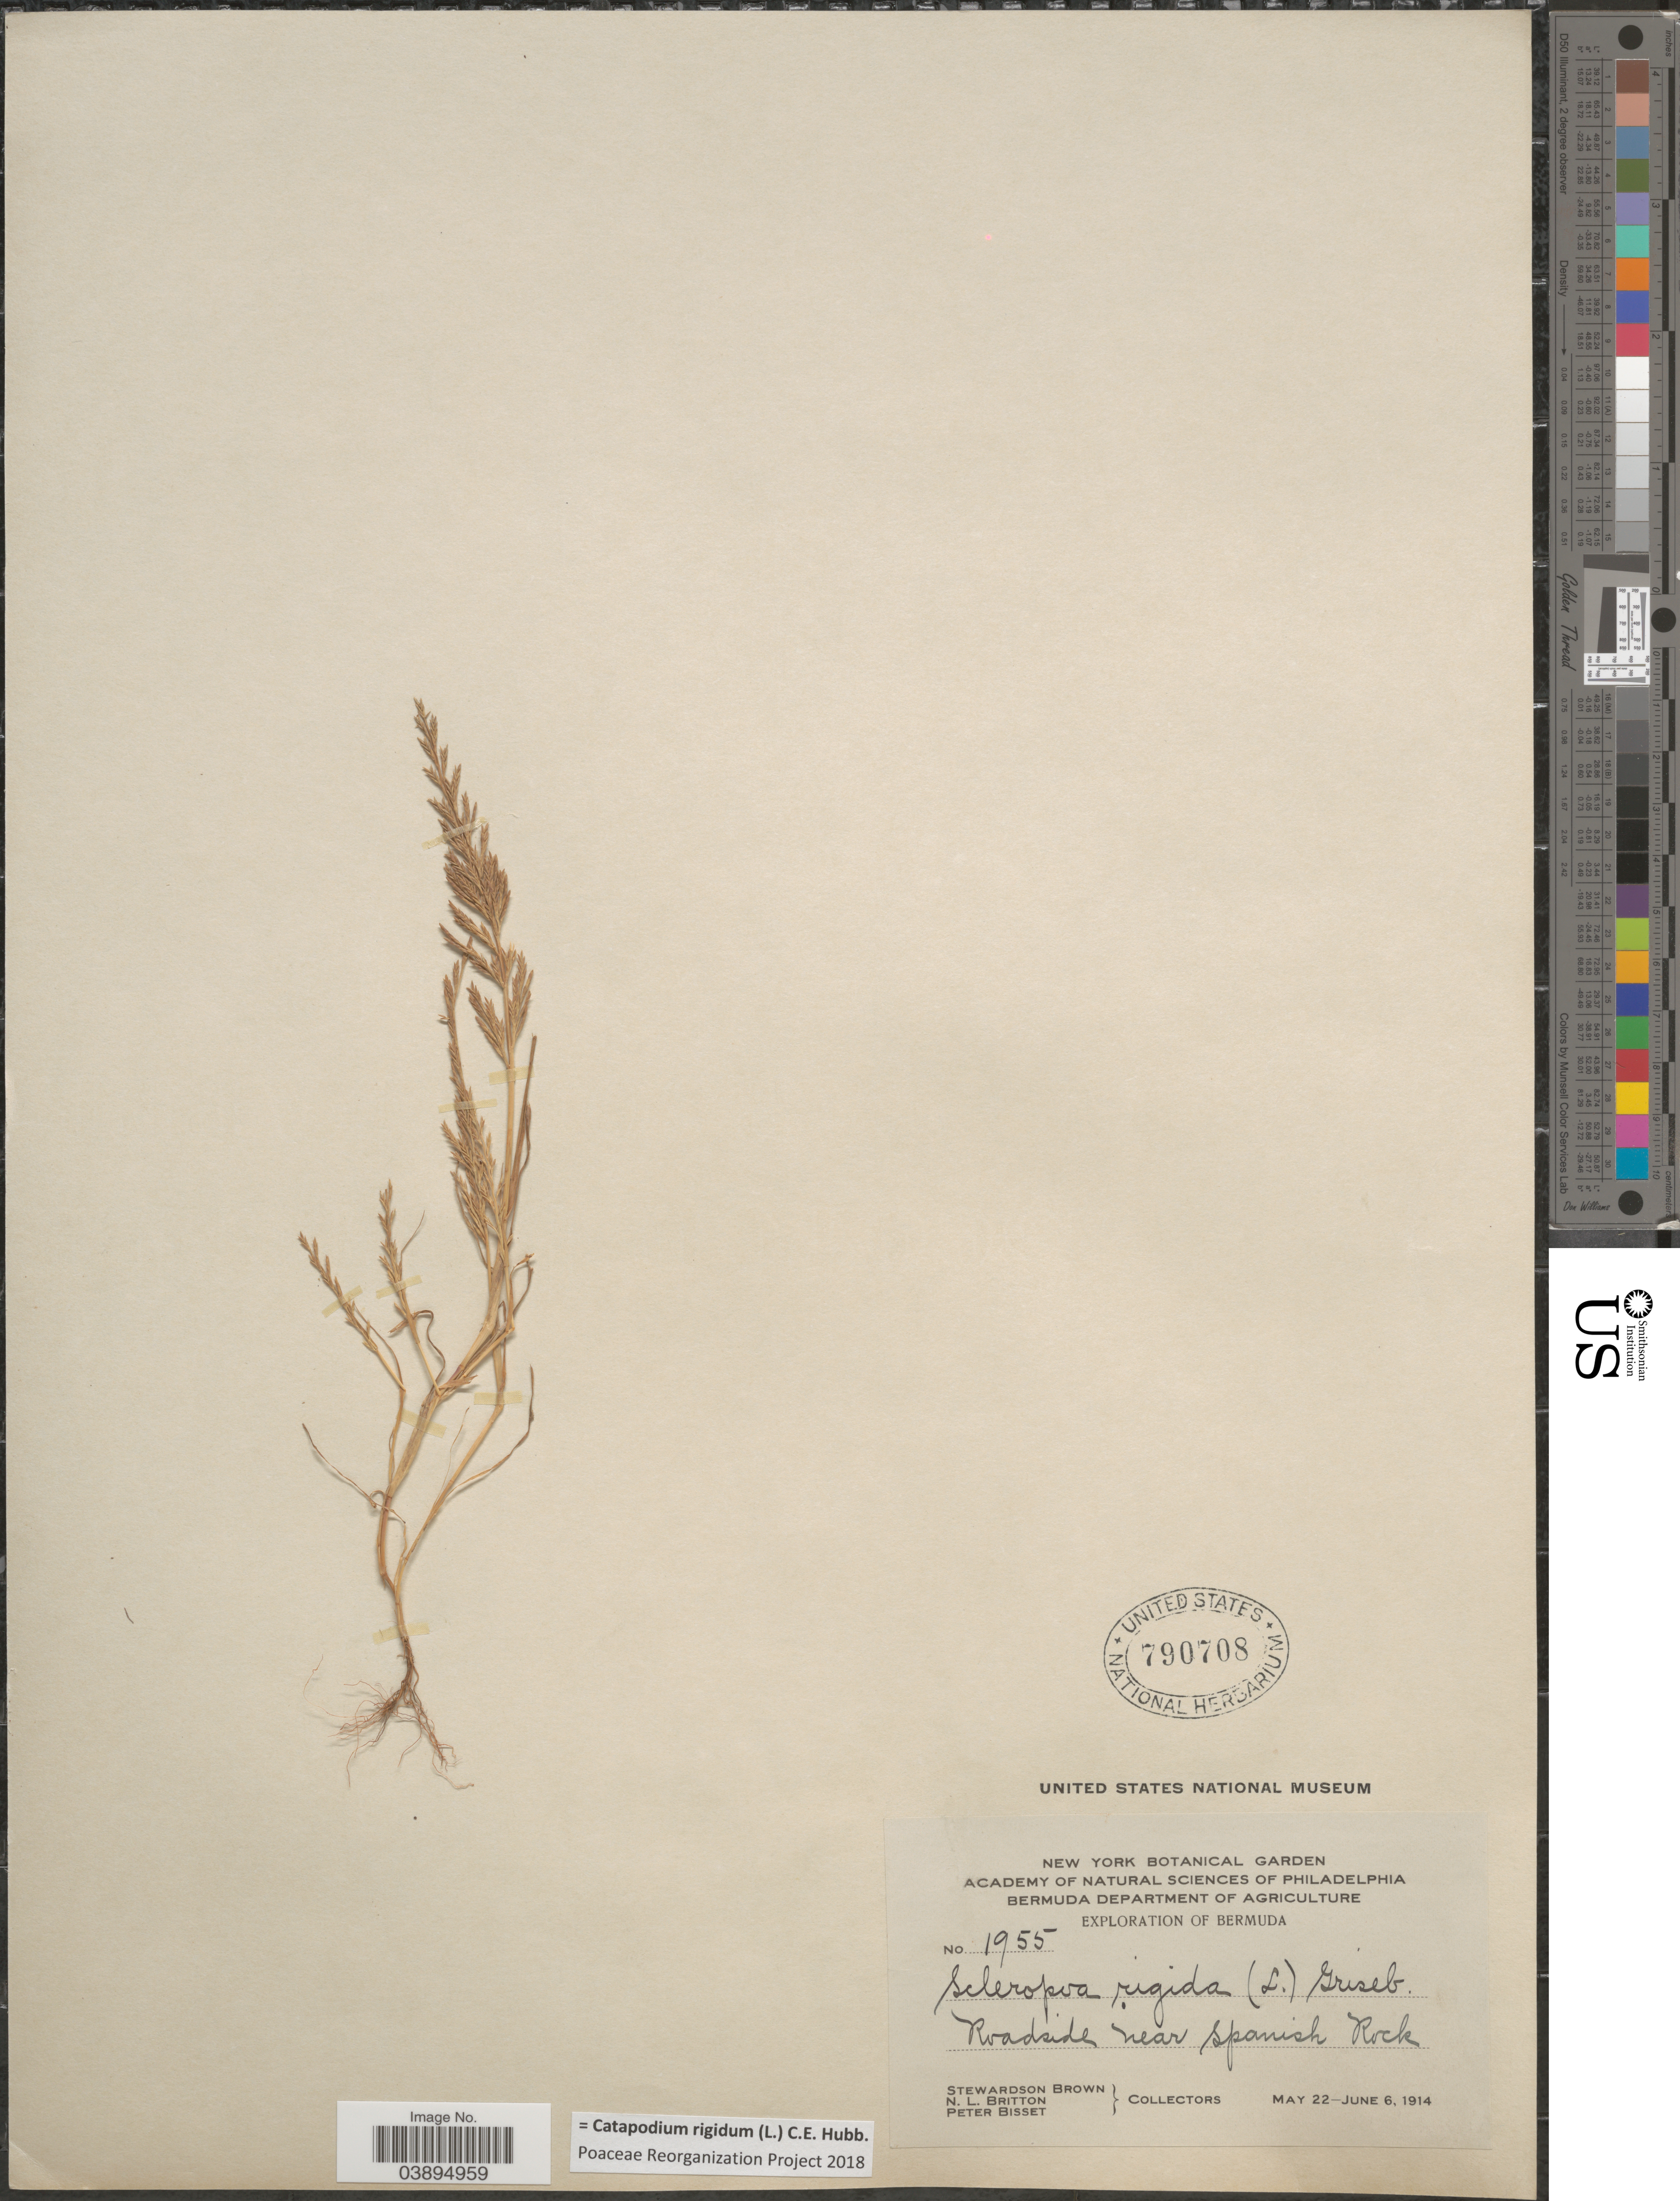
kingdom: Plantae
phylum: Tracheophyta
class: Liliopsida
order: Poales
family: Poaceae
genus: Catapodium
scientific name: Catapodium rigidum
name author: (L.) C.E. Hubb.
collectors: S. Brown, Mrs. N. L. Britton & P. Bisset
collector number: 1955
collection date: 1914-05-22/1914-06-06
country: Bermuda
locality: Roadside near spanish Rock.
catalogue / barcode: US 790708